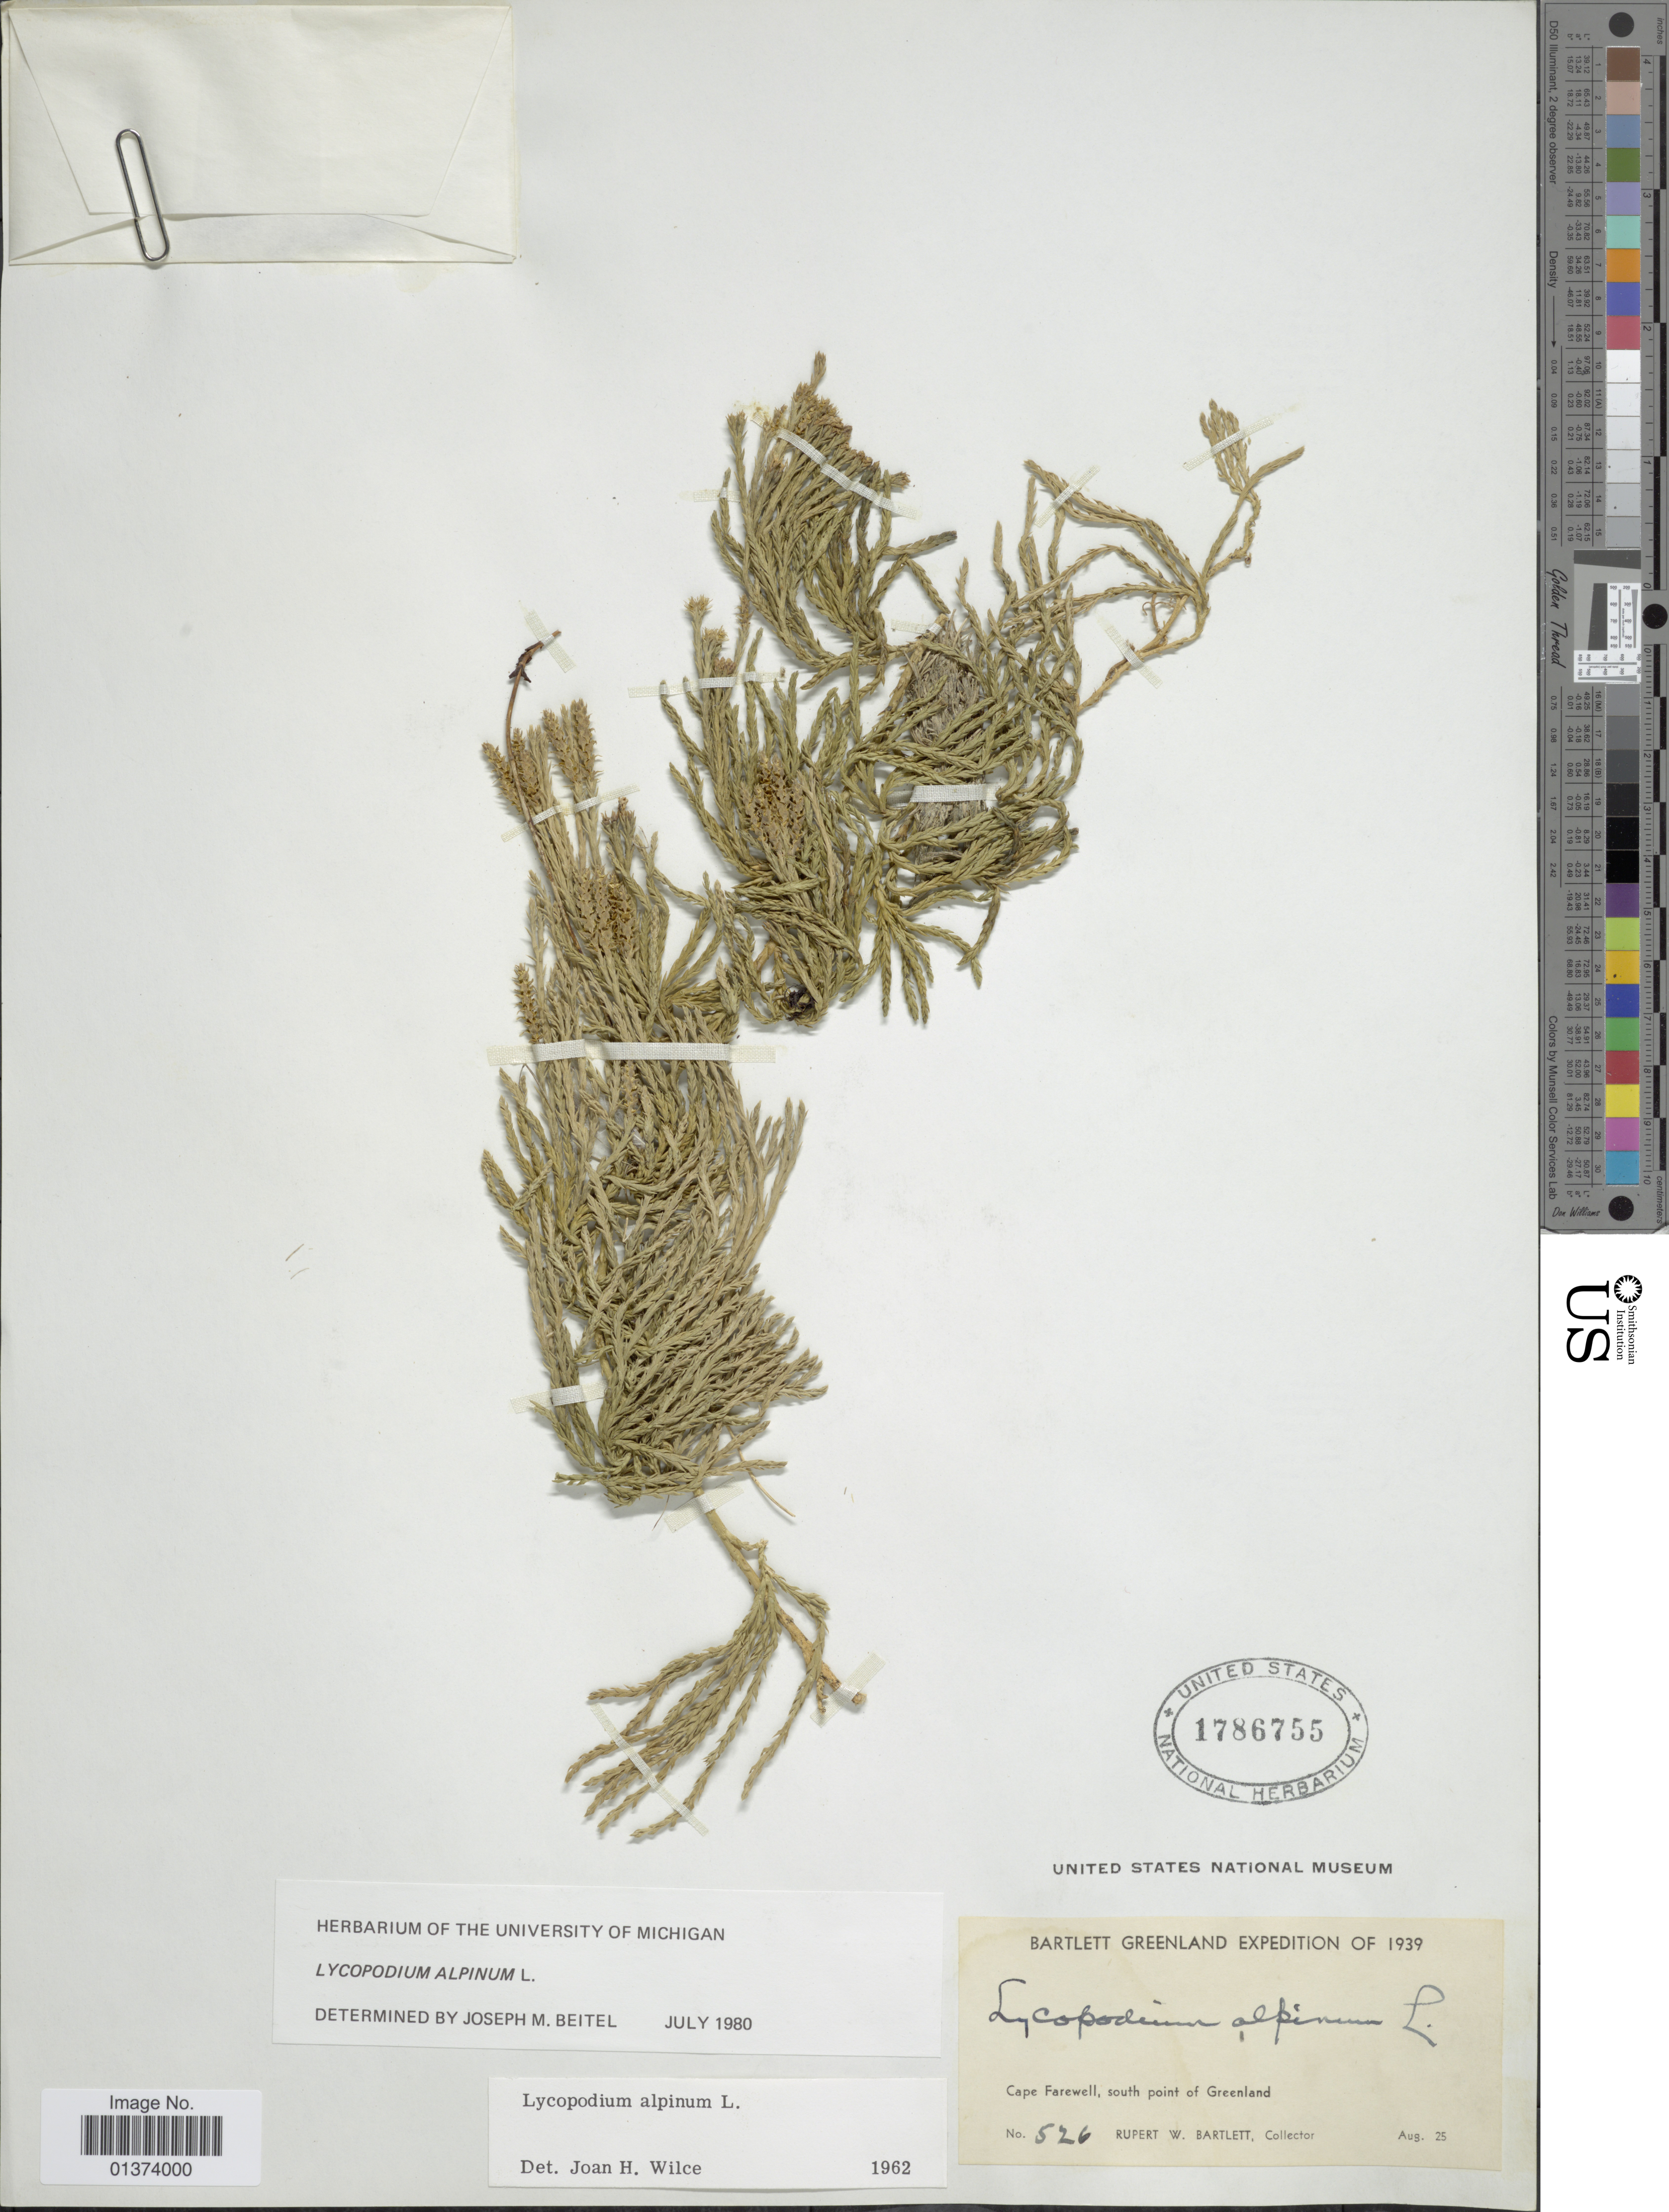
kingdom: Plantae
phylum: Tracheophyta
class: Lycopodiopsida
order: Lycopodiales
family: Lycopodiaceae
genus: Diphasiastrum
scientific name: Diphasiastrum alpinum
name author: (L.) Holub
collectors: R. W. Bartlett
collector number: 526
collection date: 1939-08-25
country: Greenland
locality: Cape Farewell, south point of Greenland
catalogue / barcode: US 1786755